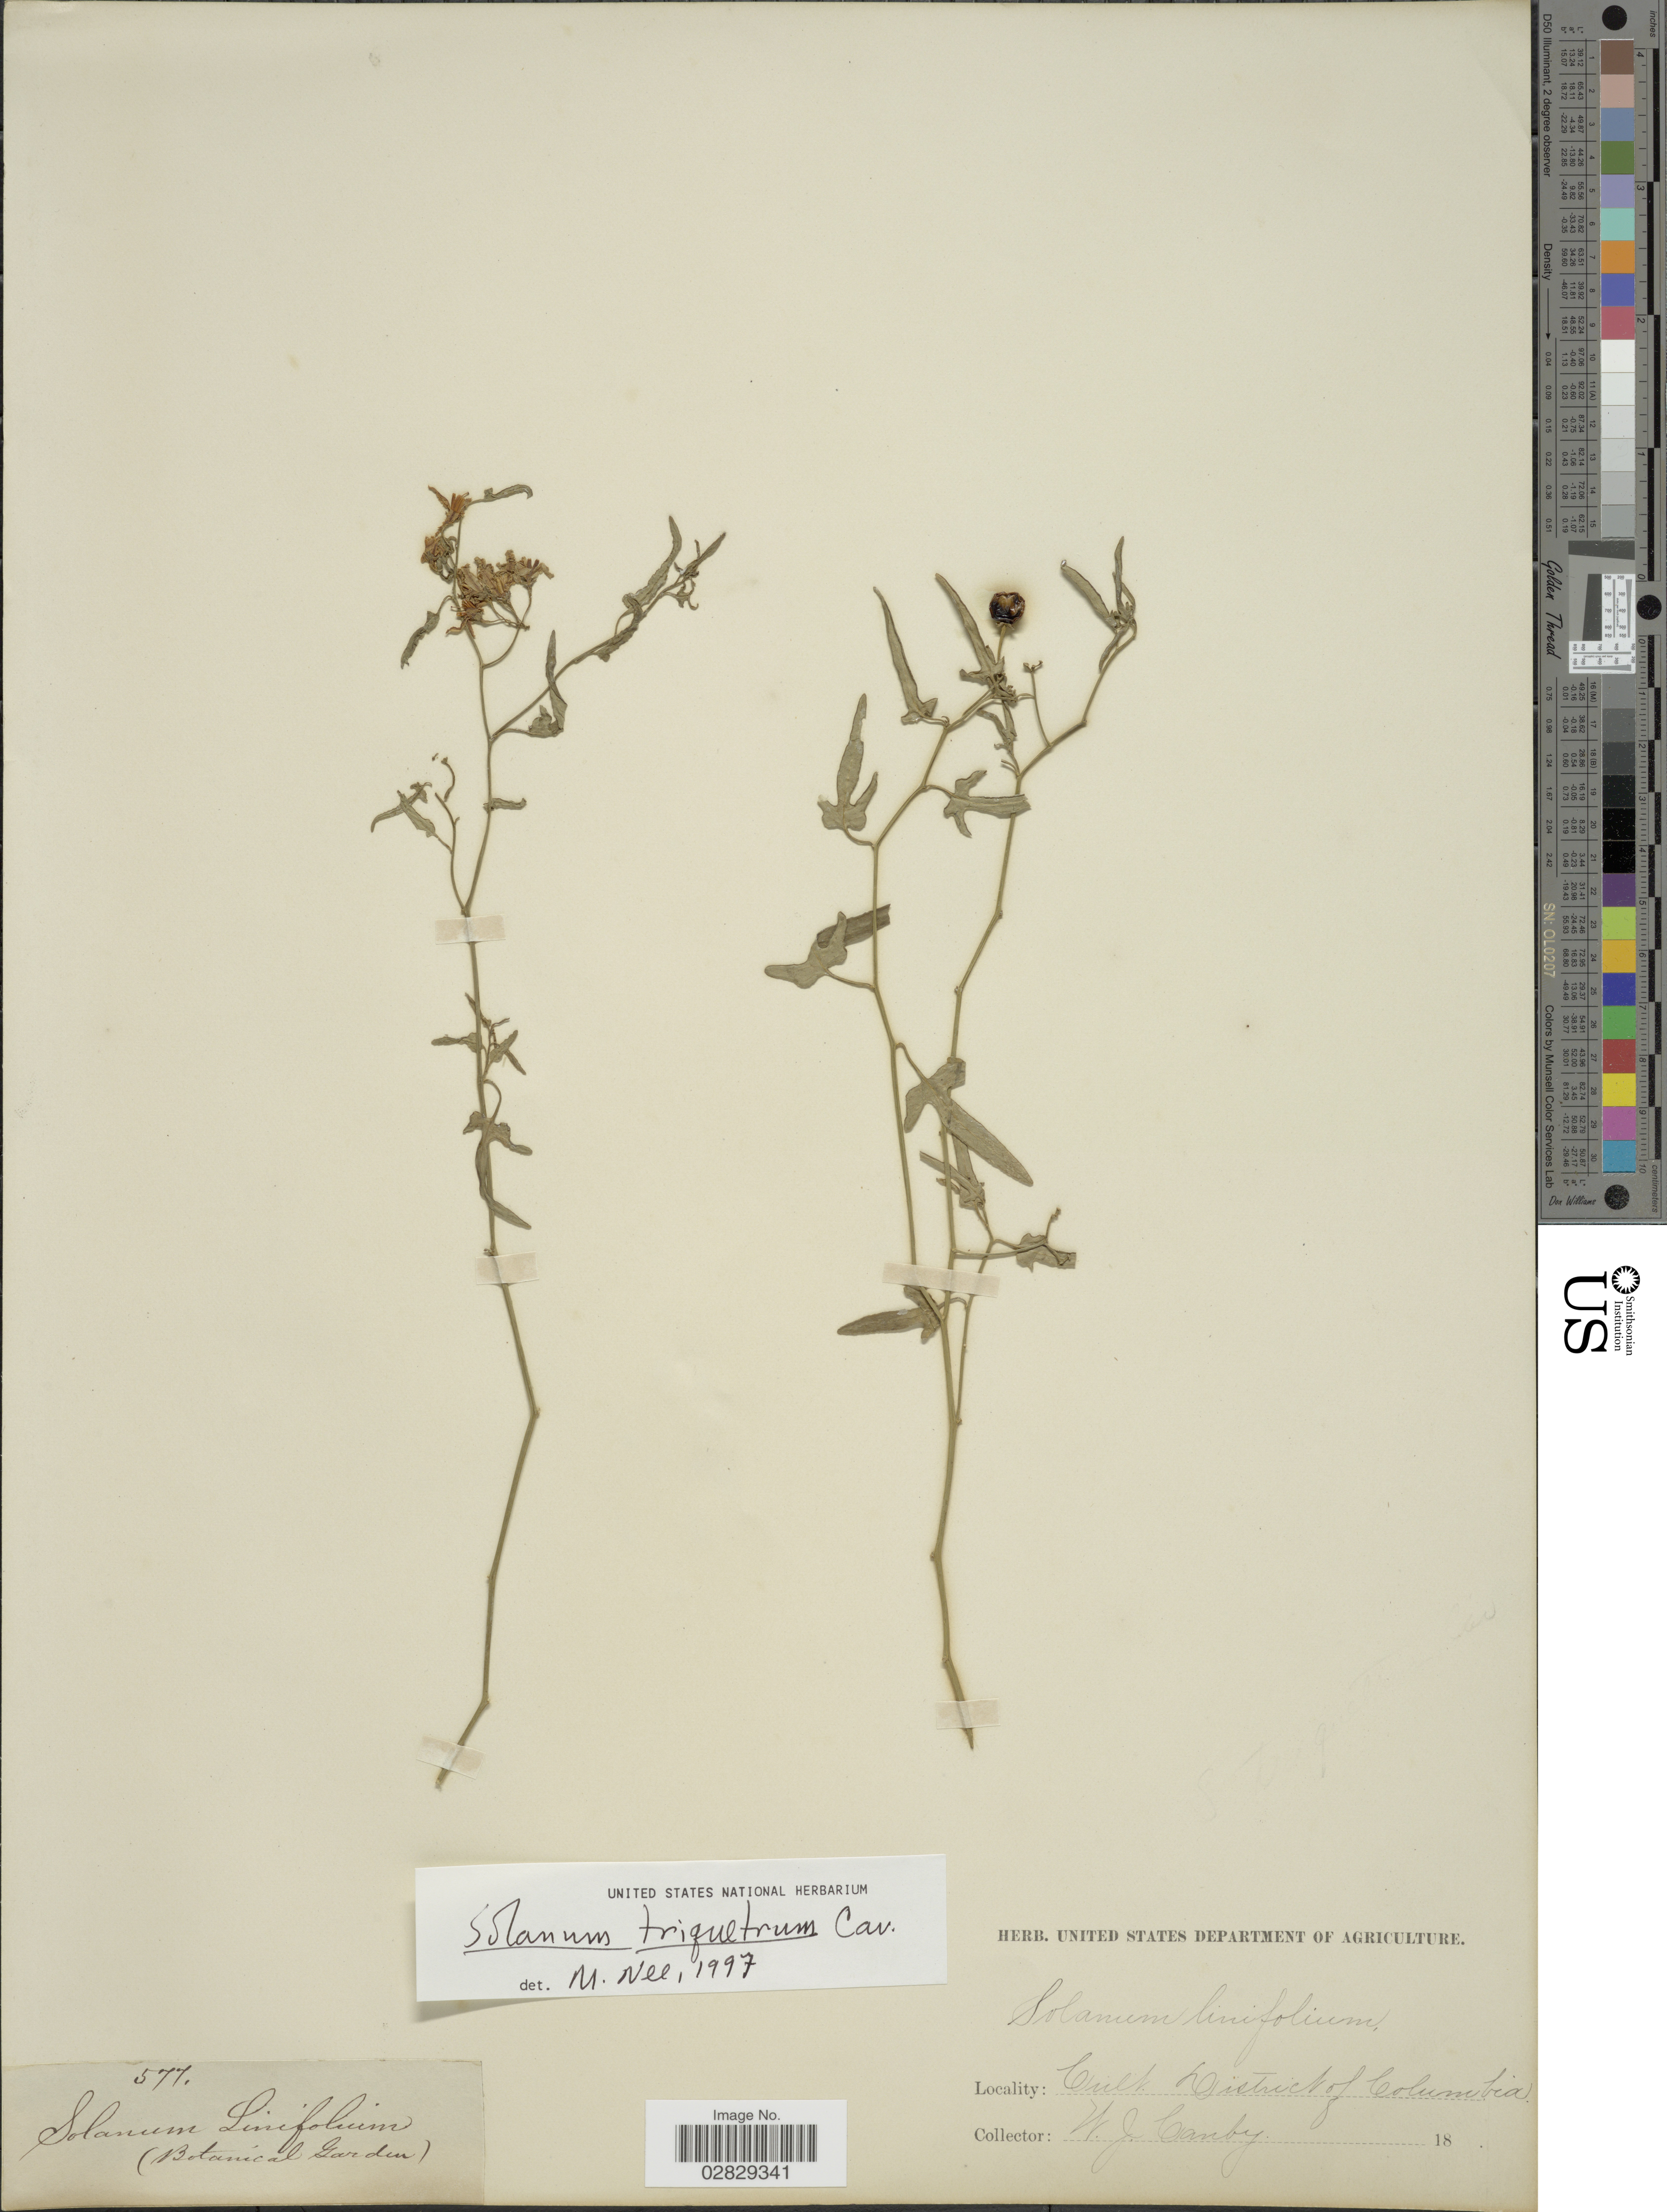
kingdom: Plantae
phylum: Tracheophyta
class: Magnoliopsida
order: Solanales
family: Solanaceae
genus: Solanum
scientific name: Solanum triquetrum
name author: Cav.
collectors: W. Canby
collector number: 577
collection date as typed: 18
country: United States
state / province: District of Columbia